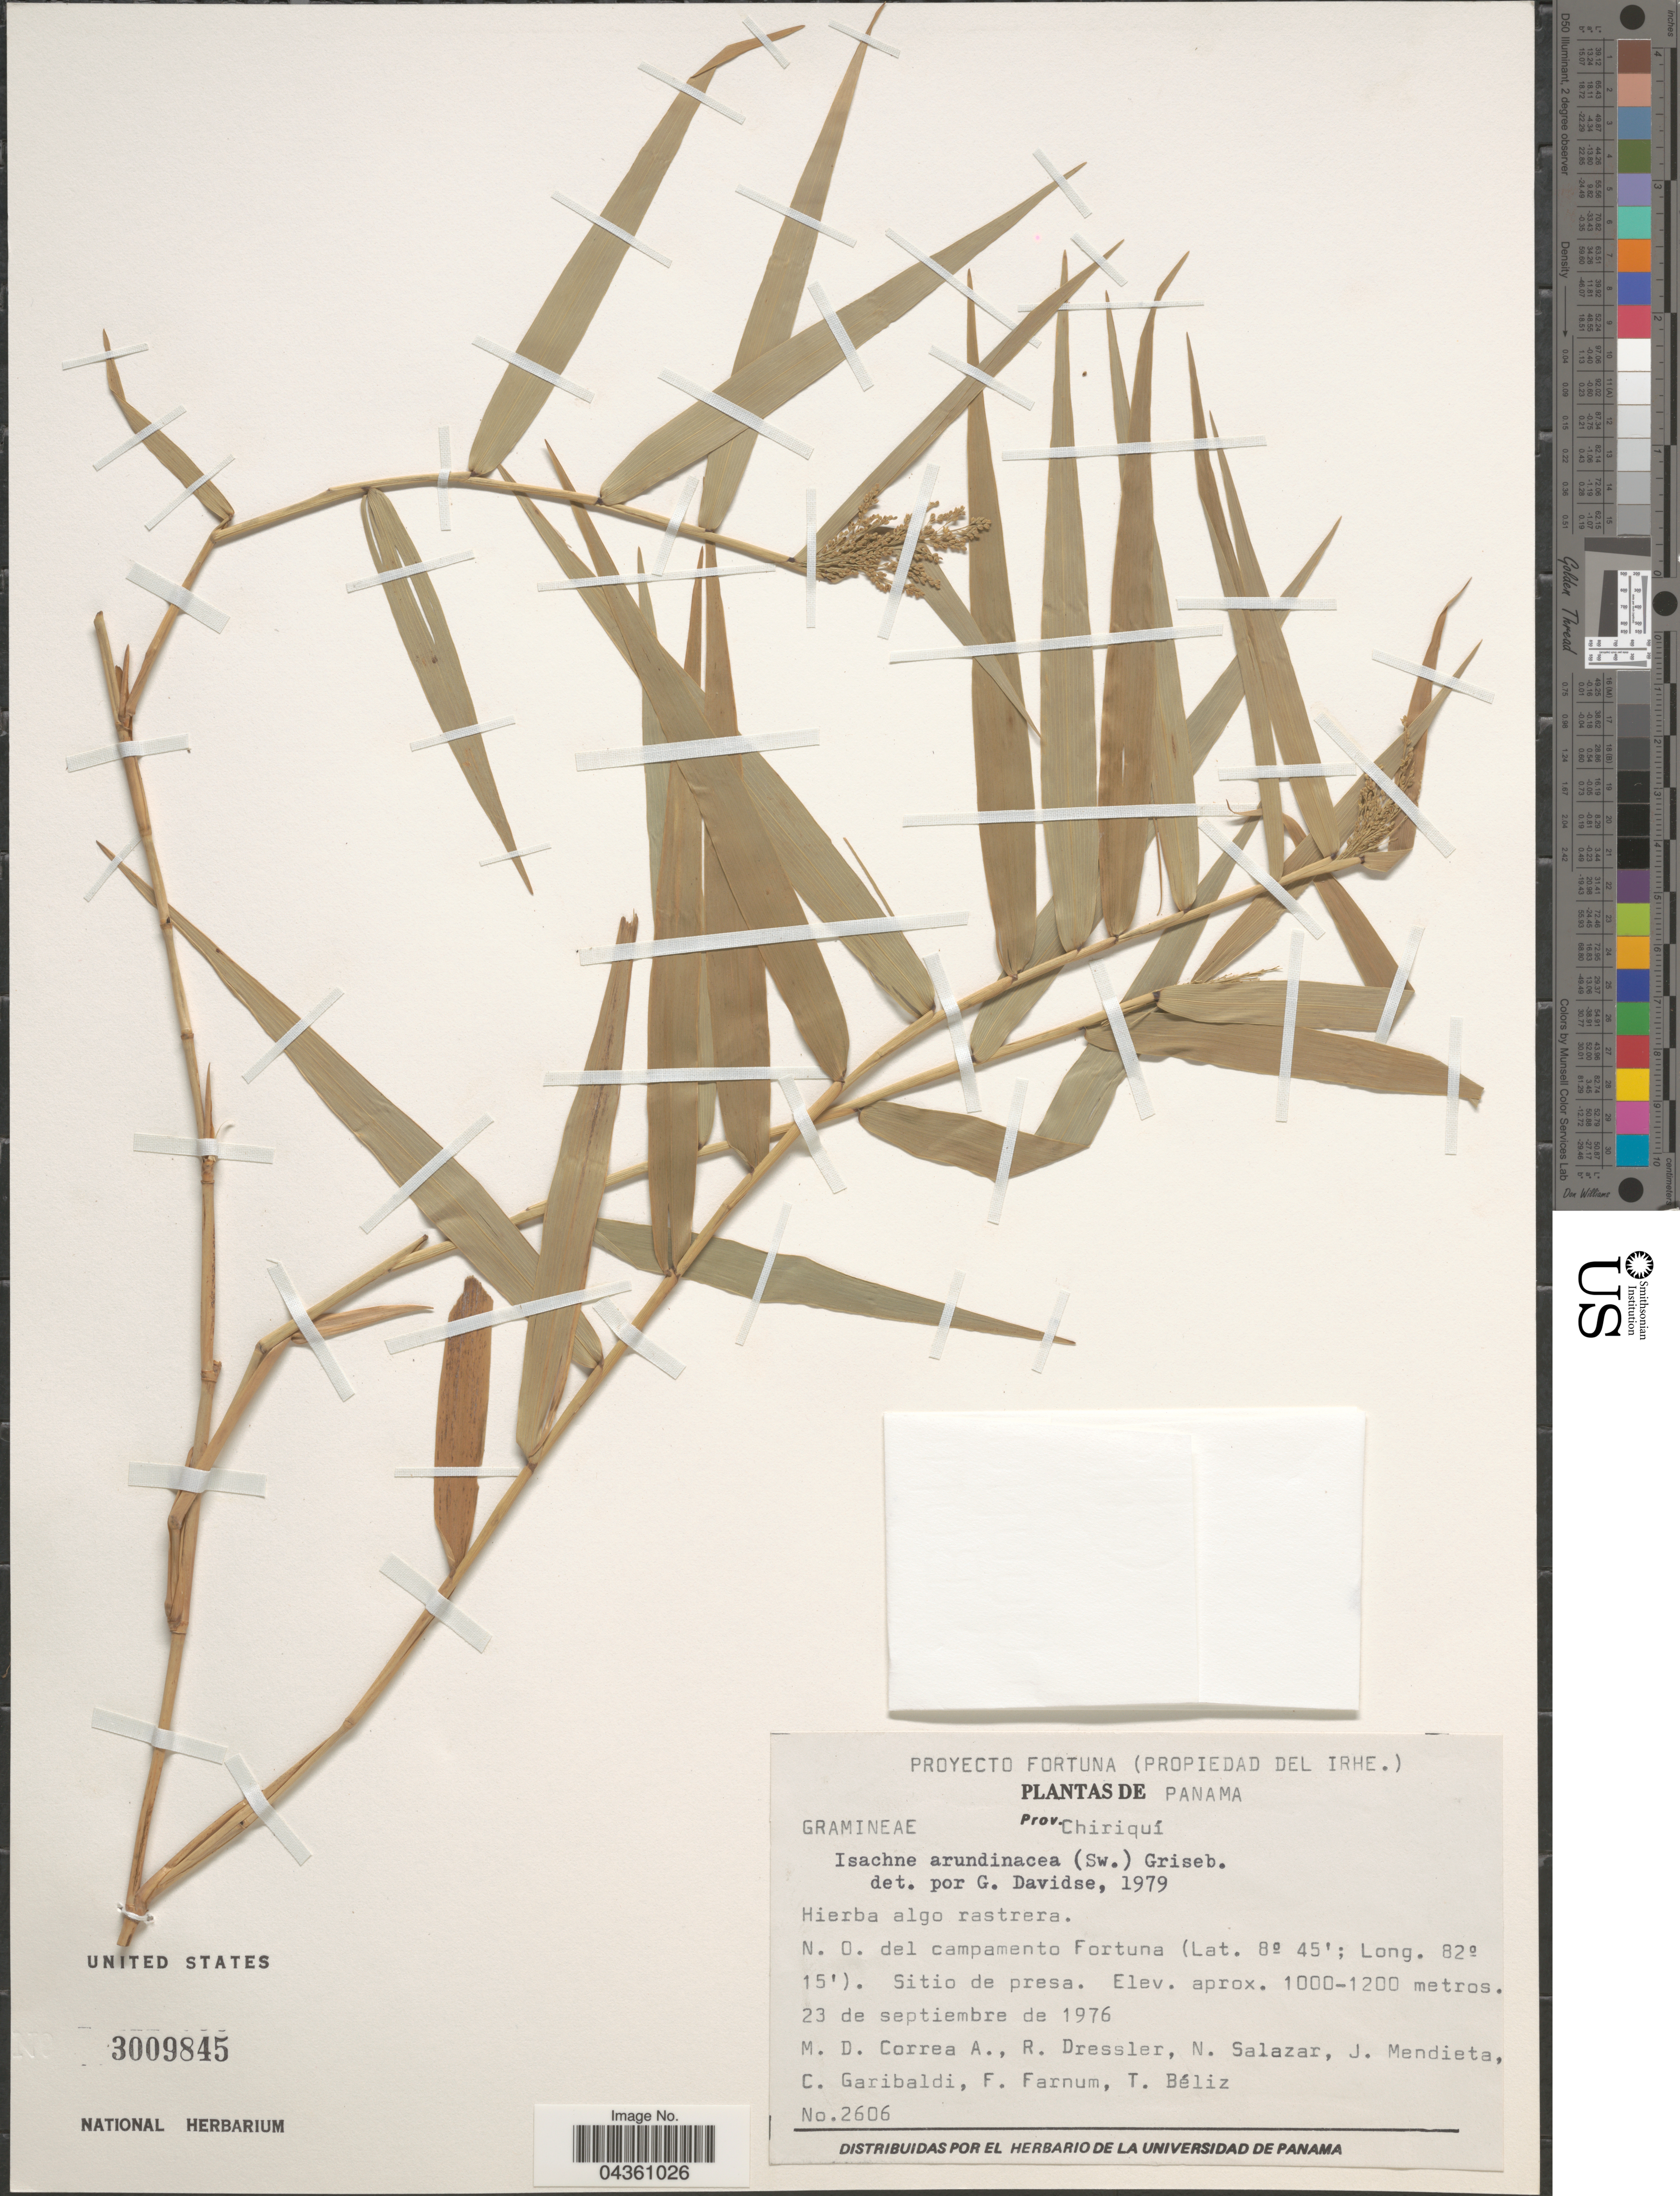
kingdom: Plantae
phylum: Tracheophyta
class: Liliopsida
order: Poales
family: Poaceae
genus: Isachne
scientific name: Isachne arundinacea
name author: (Sw.) Griseb.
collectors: M. D. Corrêa-A., R. Dressler, N. Salazar & J. Mendieta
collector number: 2606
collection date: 1976-09-23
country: Panama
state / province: Chiriqui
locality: N. O. del campamento Fortuna. Sitio de presa.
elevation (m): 1000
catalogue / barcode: US 3009845